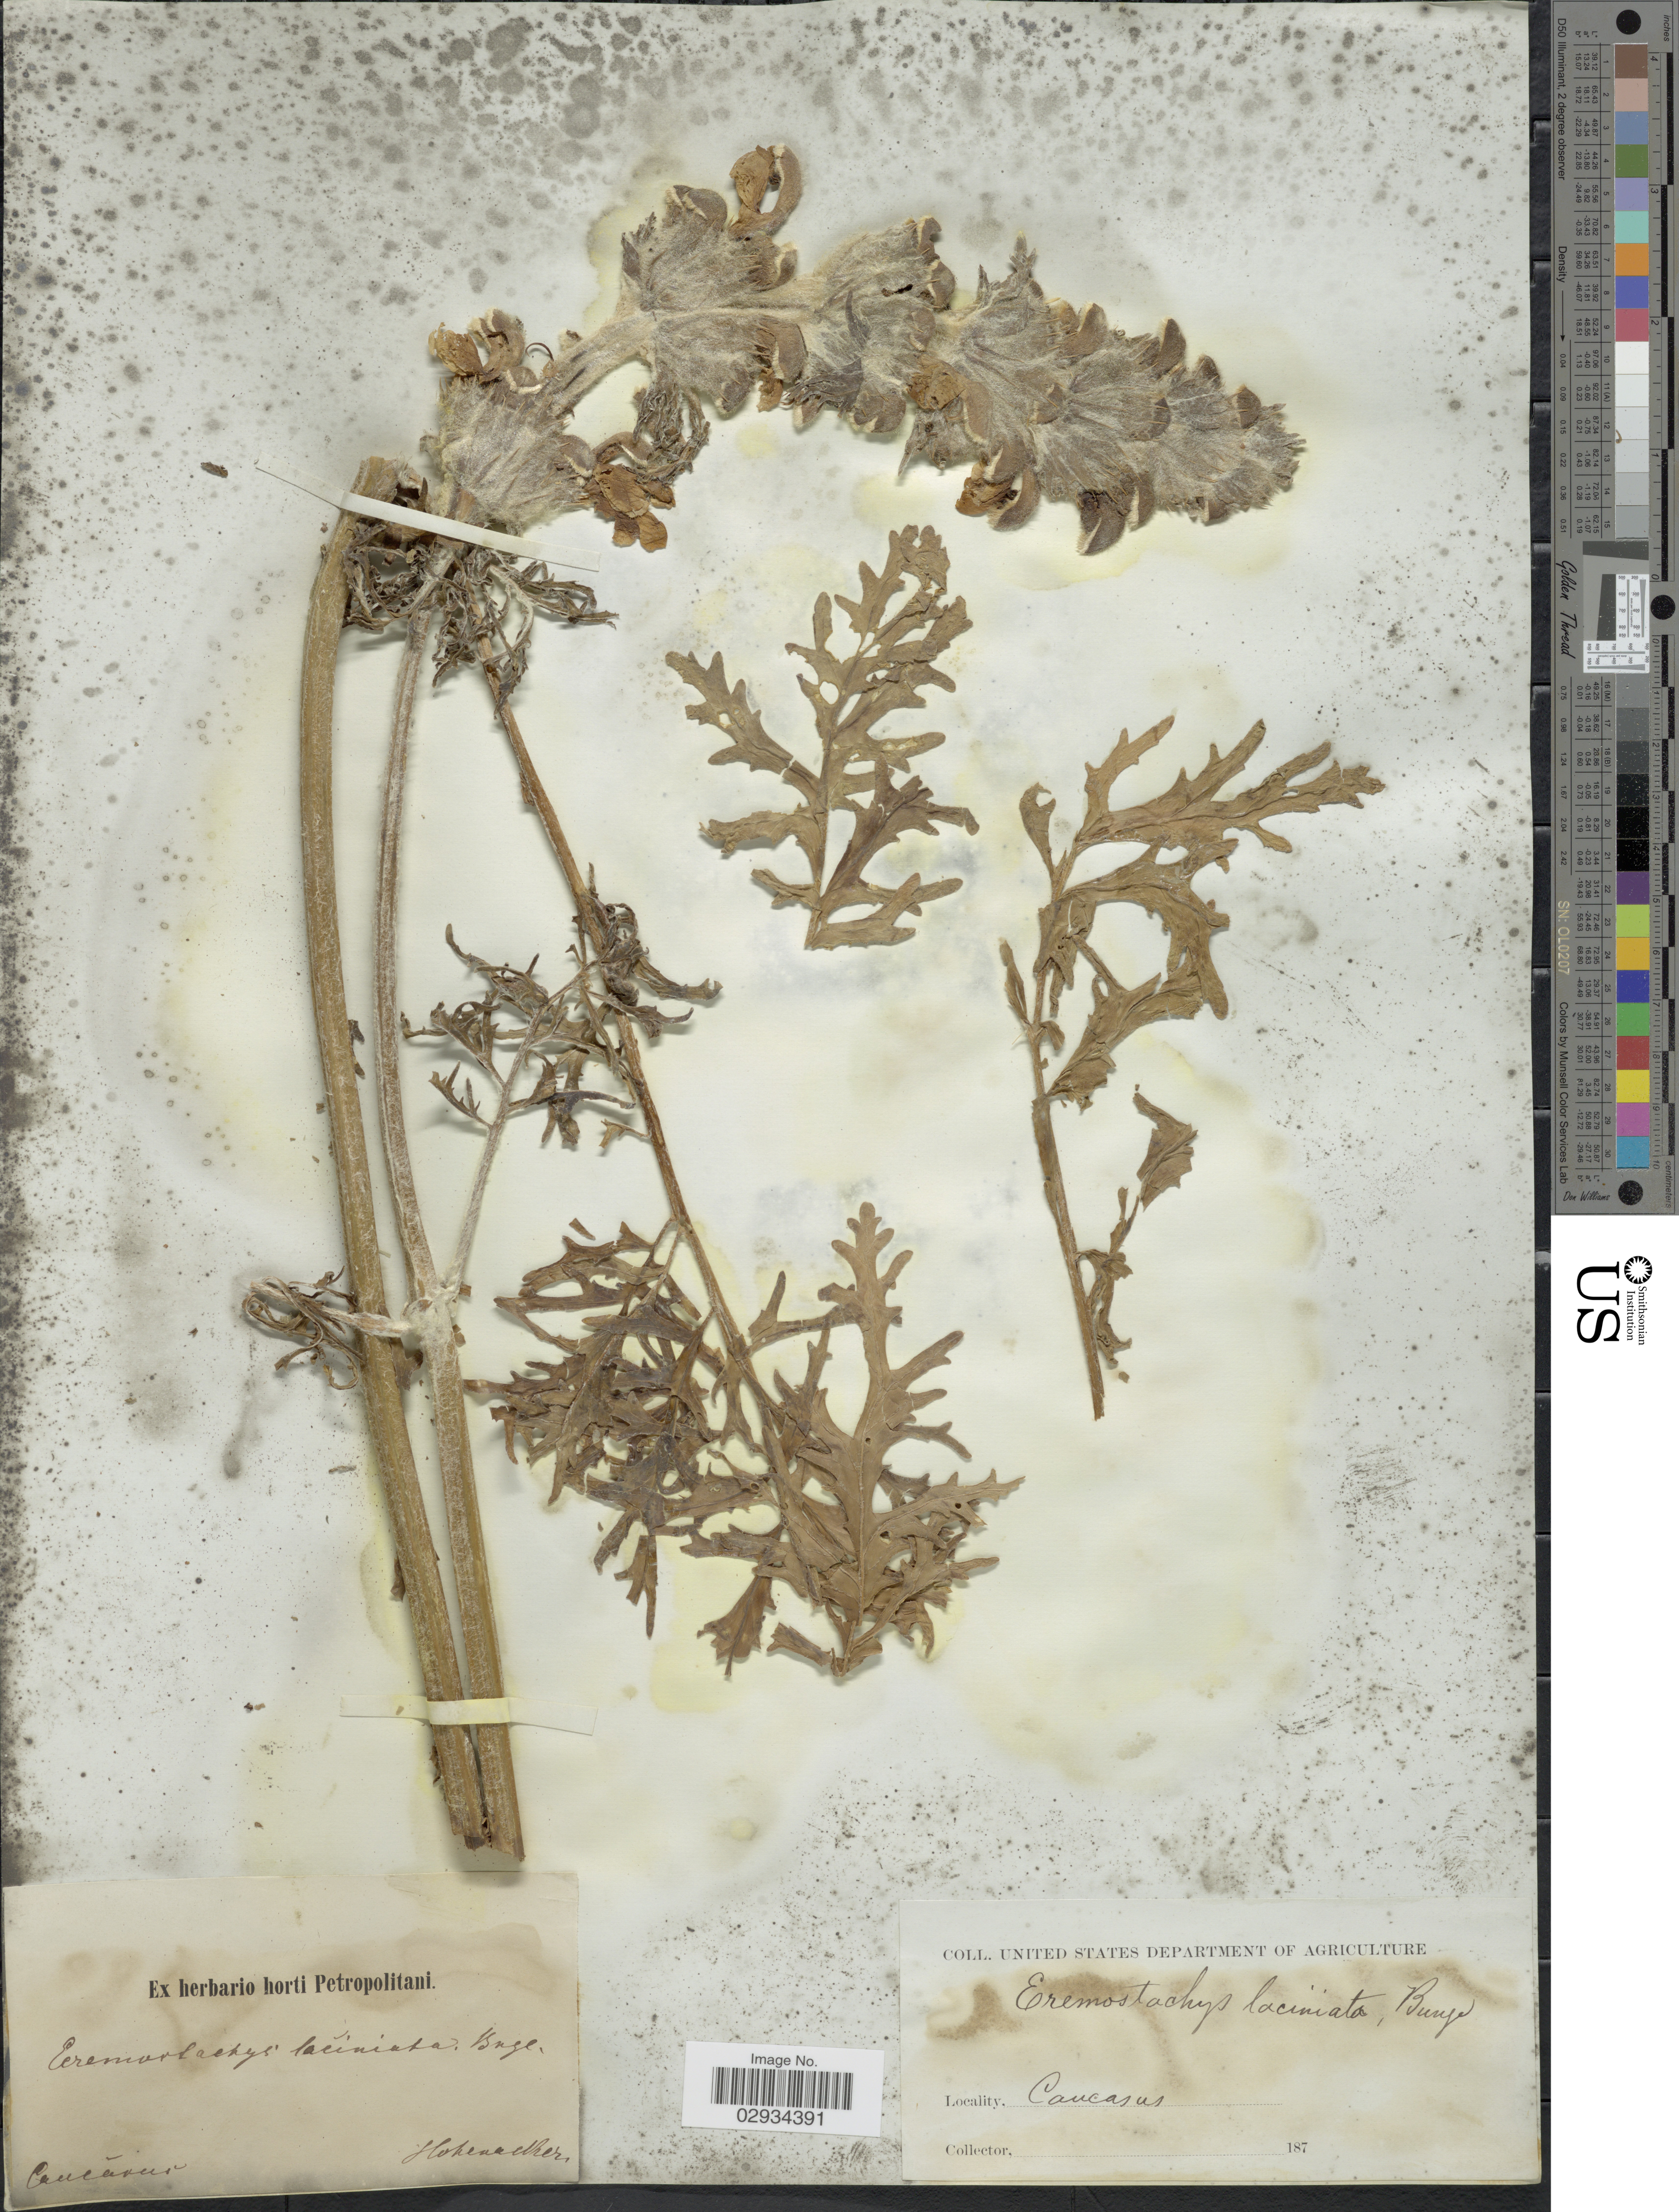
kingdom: Plantae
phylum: Tracheophyta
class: Magnoliopsida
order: Lamiales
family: Lamiaceae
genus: Eremostachys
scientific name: Eremostachys laciniata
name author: Bunge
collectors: Hohenacker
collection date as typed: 187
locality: Caucasus.